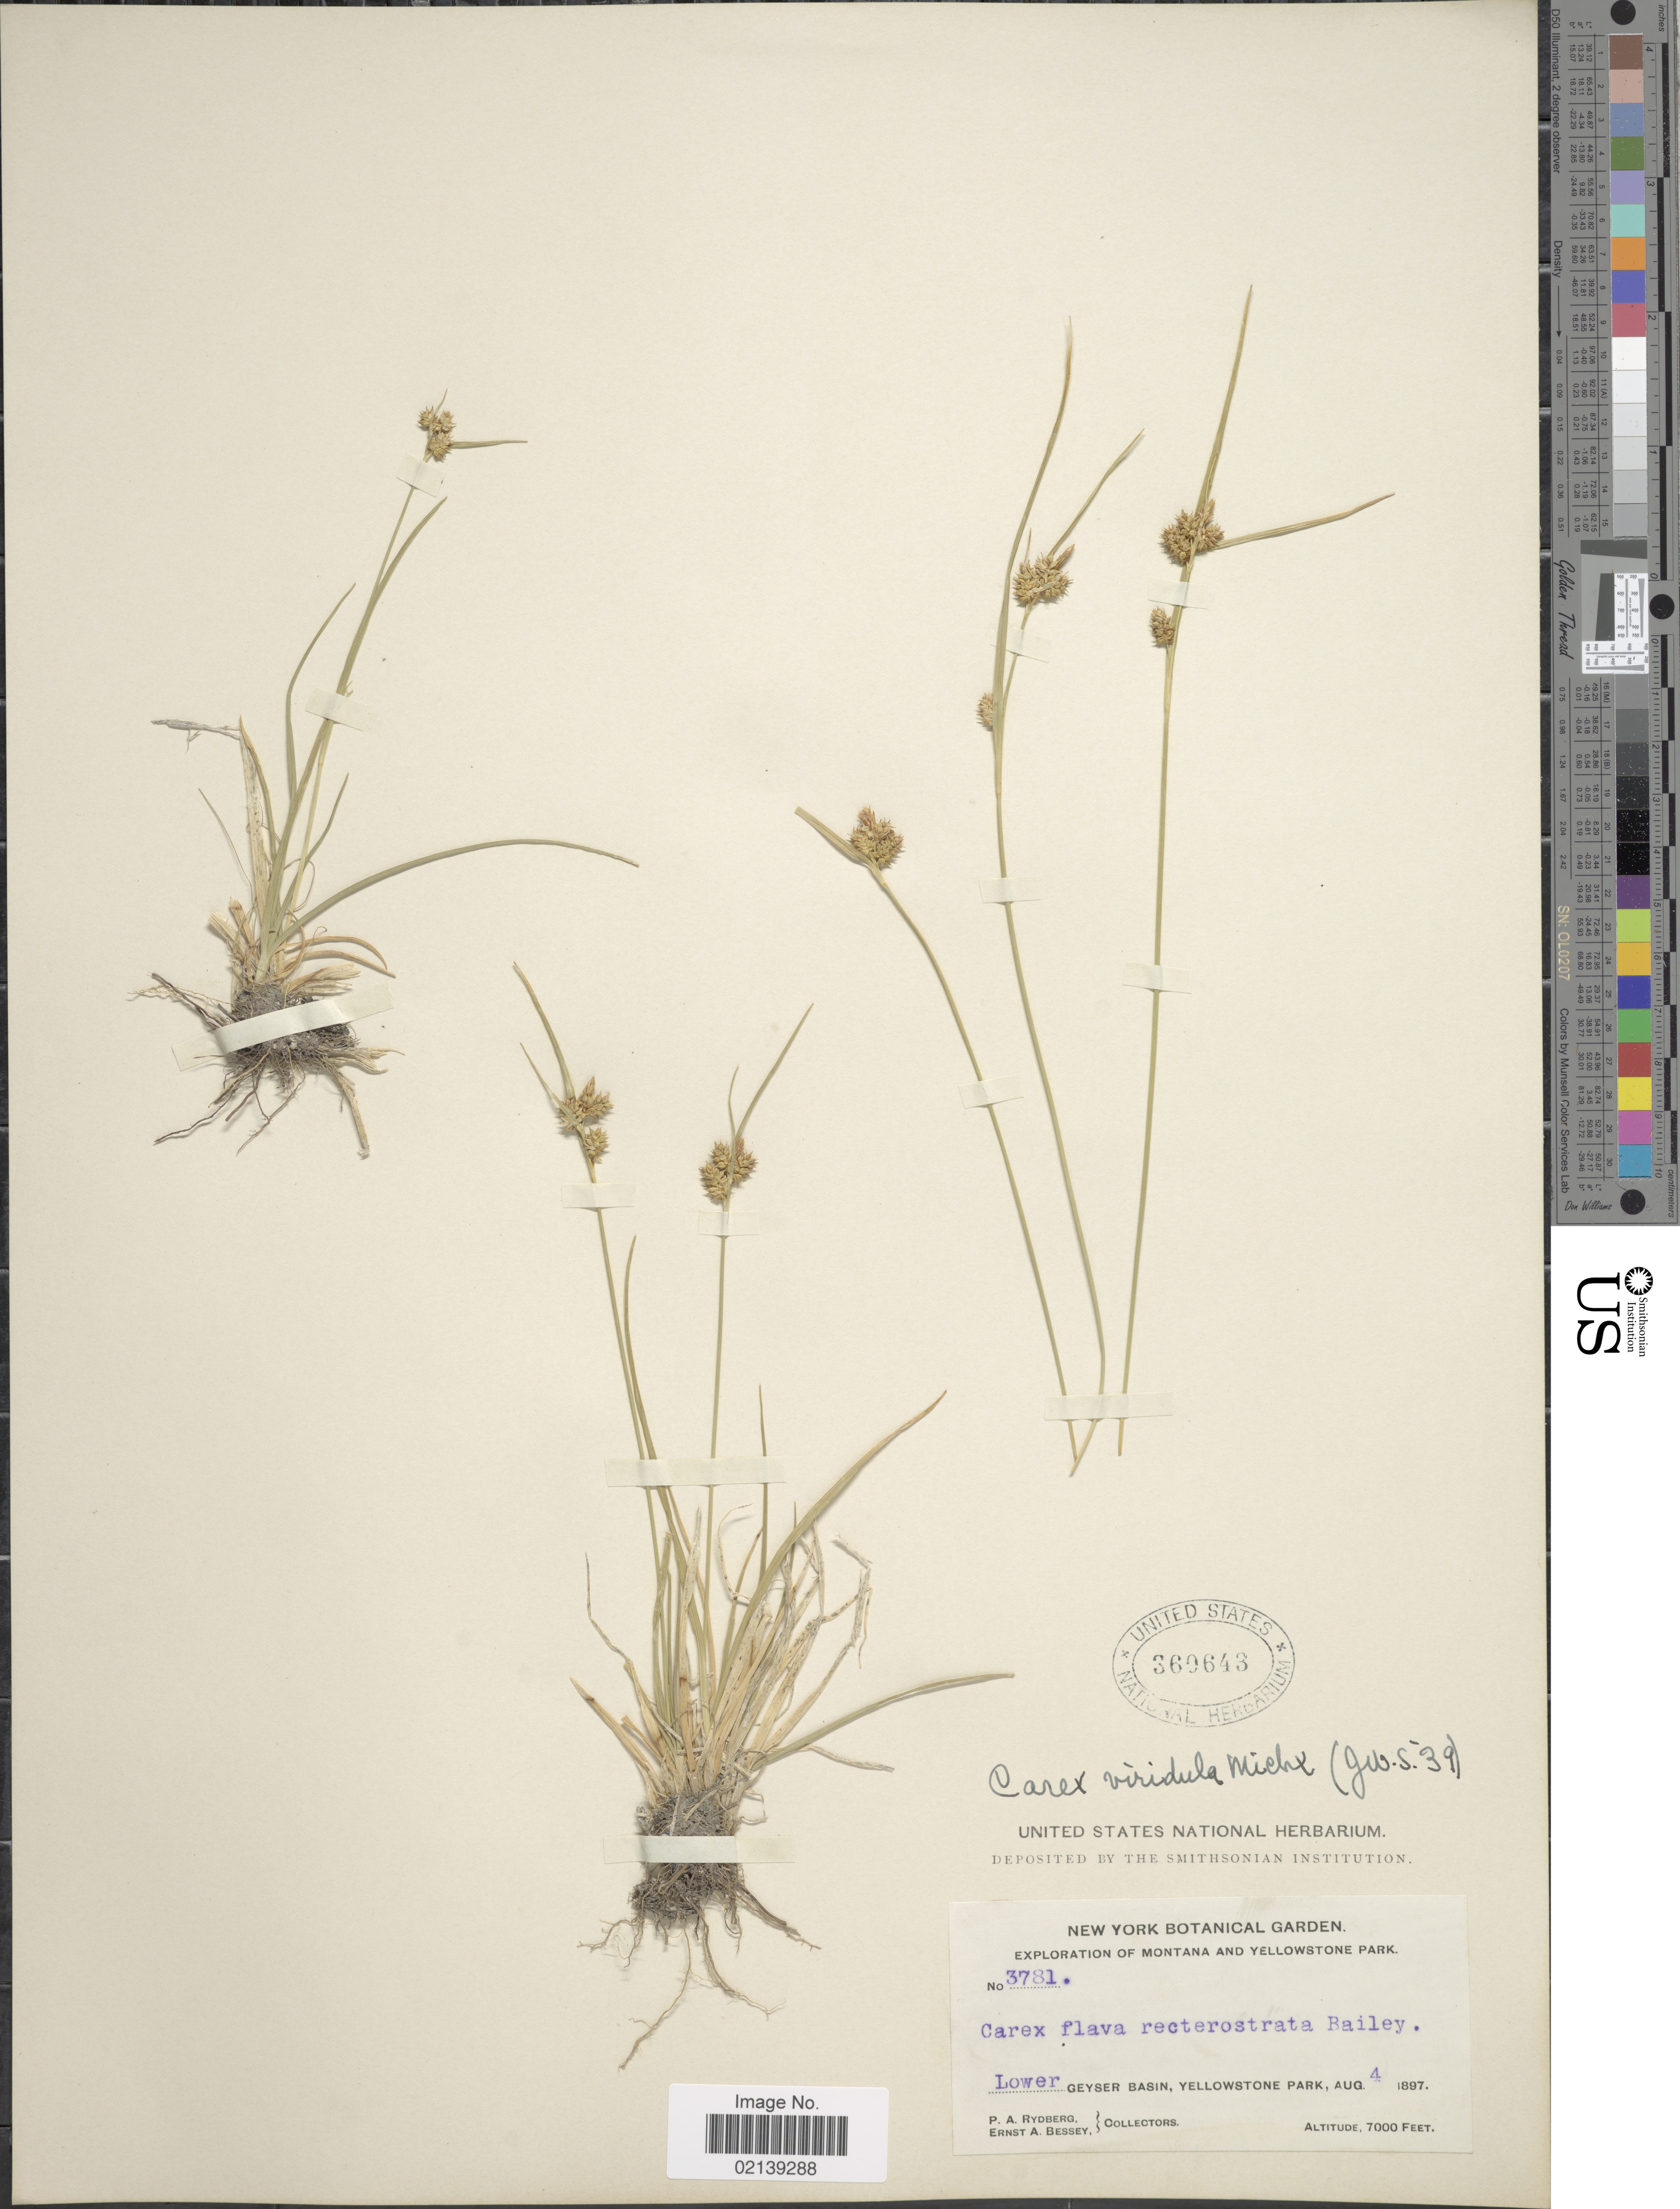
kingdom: Plantae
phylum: Tracheophyta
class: Liliopsida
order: Poales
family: Cyperaceae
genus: Carex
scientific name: Carex oederi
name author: Retz.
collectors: P. A. Rydberg & E. A. Bessey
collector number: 3781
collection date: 1897-08-04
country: United States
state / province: Montana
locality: Montana and Yellowstone Park, lower Geyser Basin, Yellowstone Park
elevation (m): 2134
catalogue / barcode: US 360643